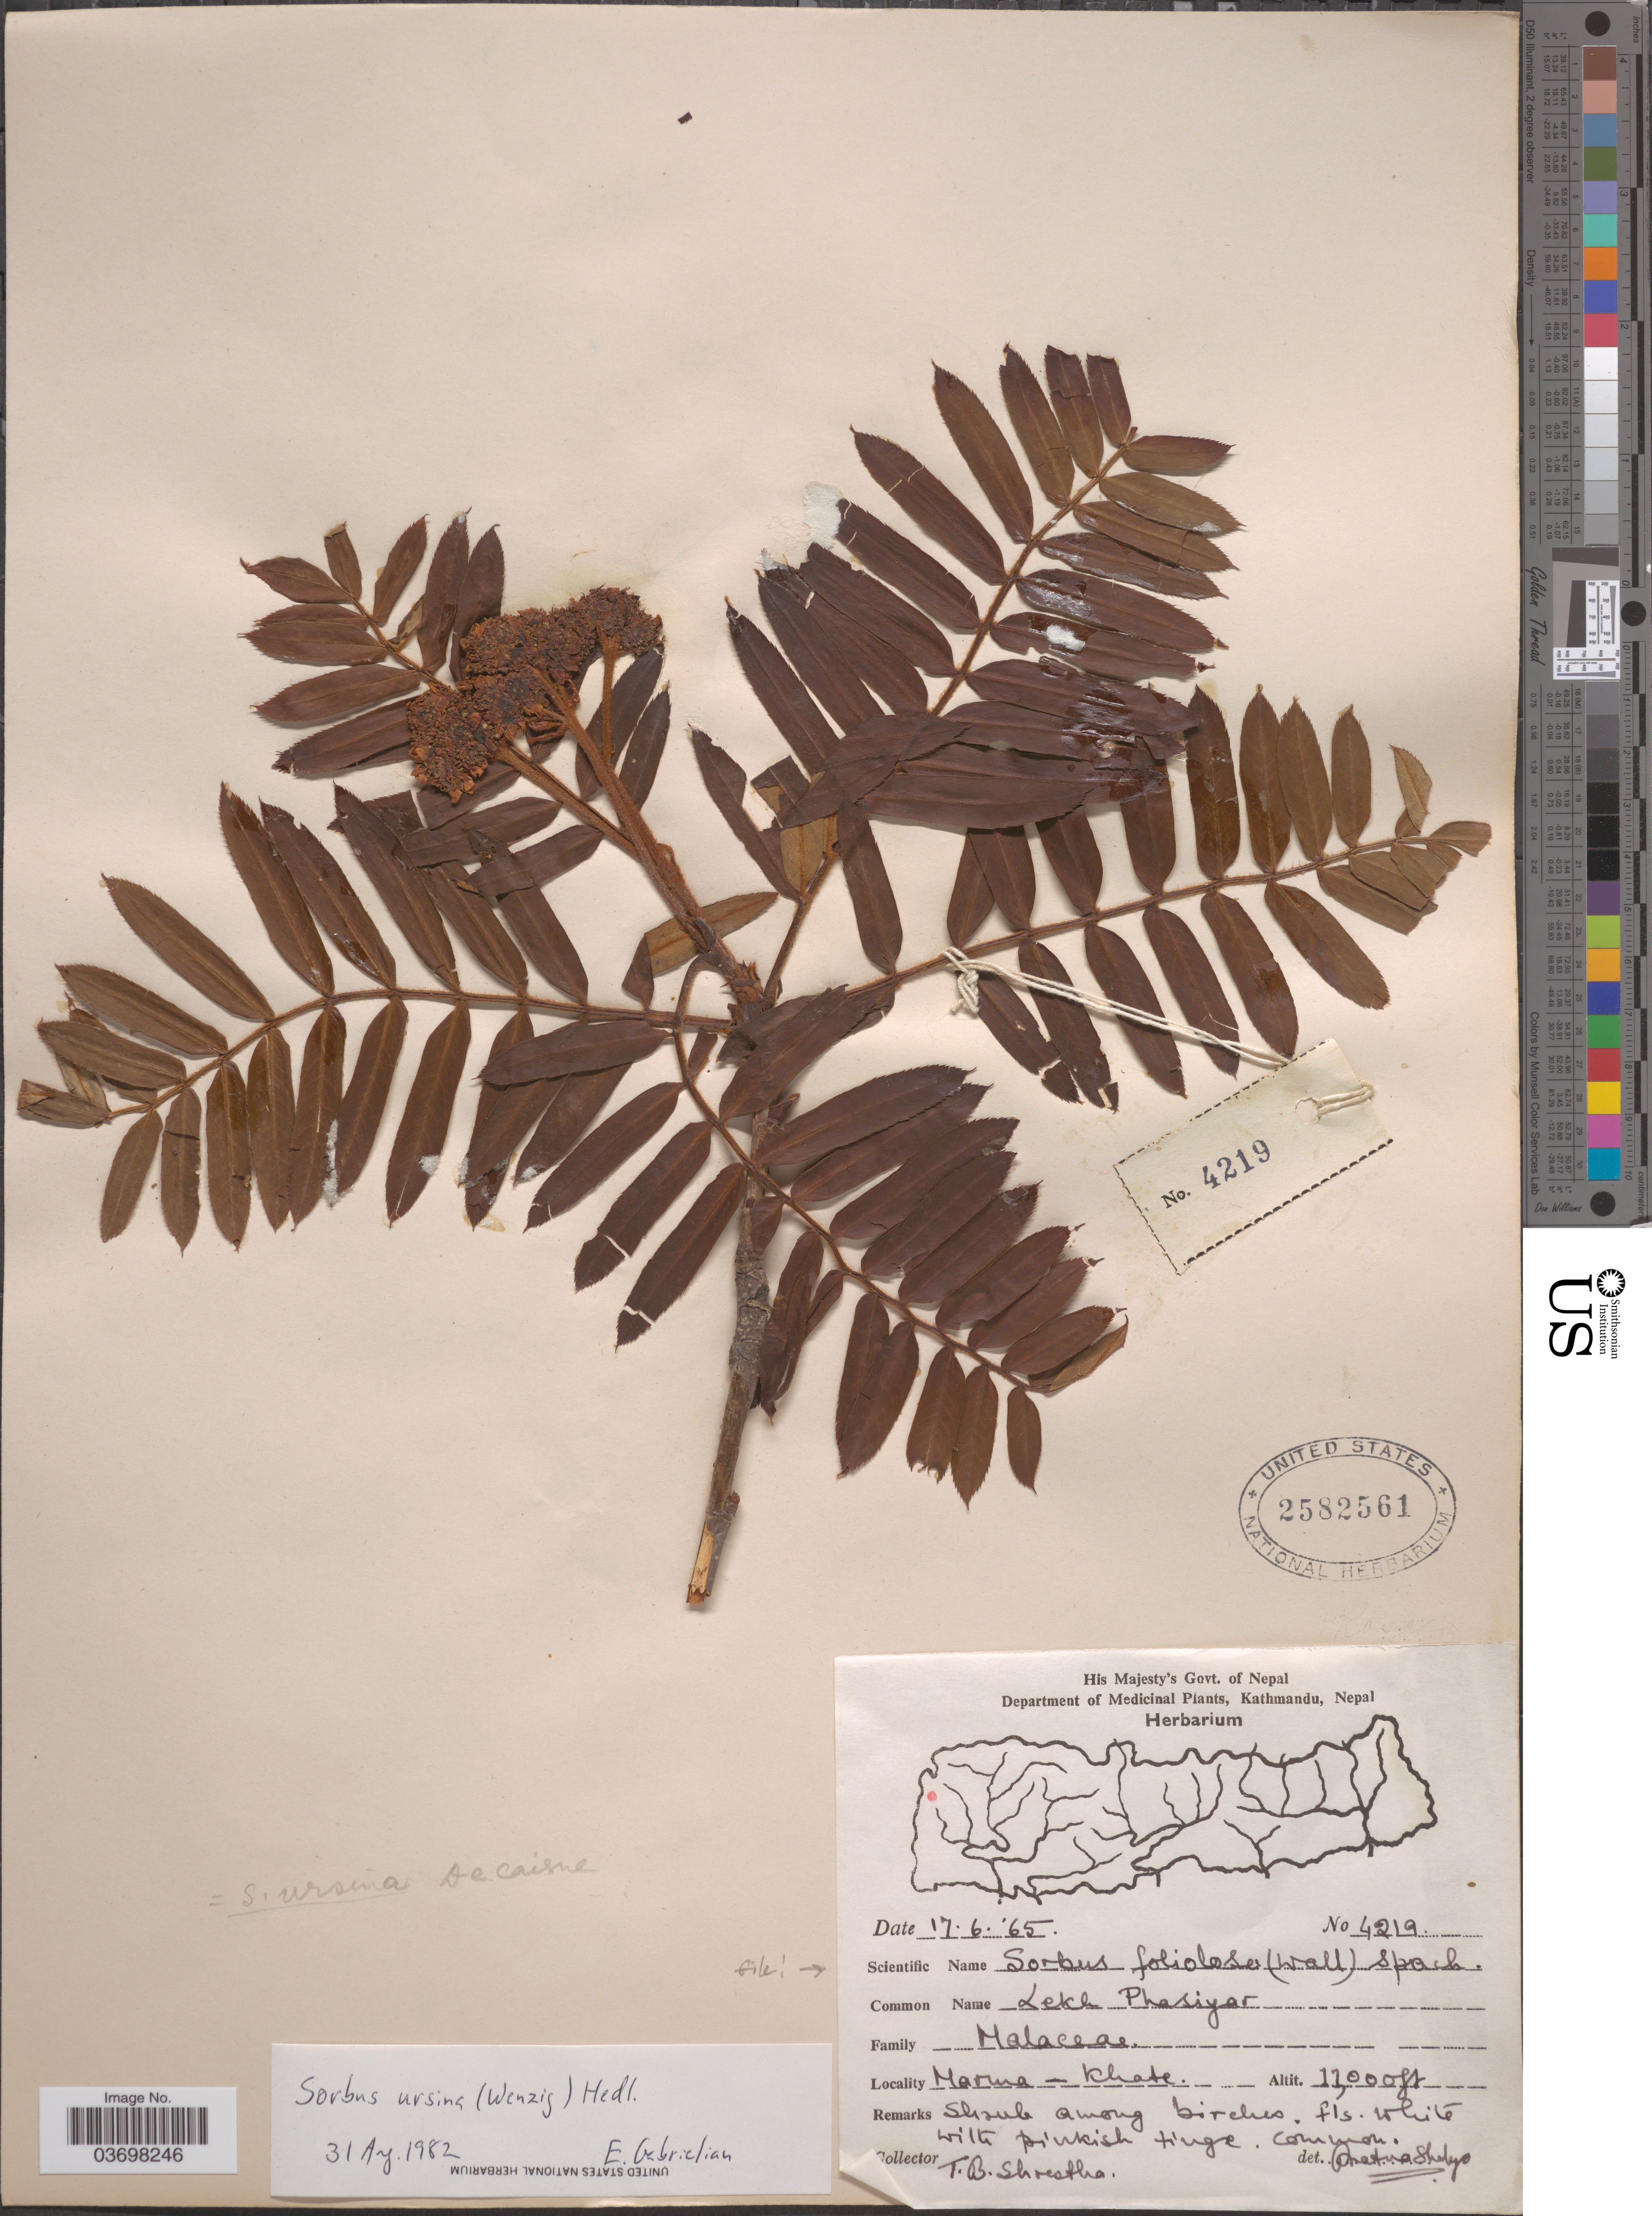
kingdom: Plantae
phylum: Tracheophyta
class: Magnoliopsida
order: Rosales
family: Rosaceae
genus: Sorbus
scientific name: Sorbus foliolosa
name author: (Wall.) Spach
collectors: T. B. Shrestha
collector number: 4219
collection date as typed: Transcribed d/m/y: 17/6/65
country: Nepal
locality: Marma- Khate. [interpreted]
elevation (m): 3353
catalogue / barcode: US 2582561